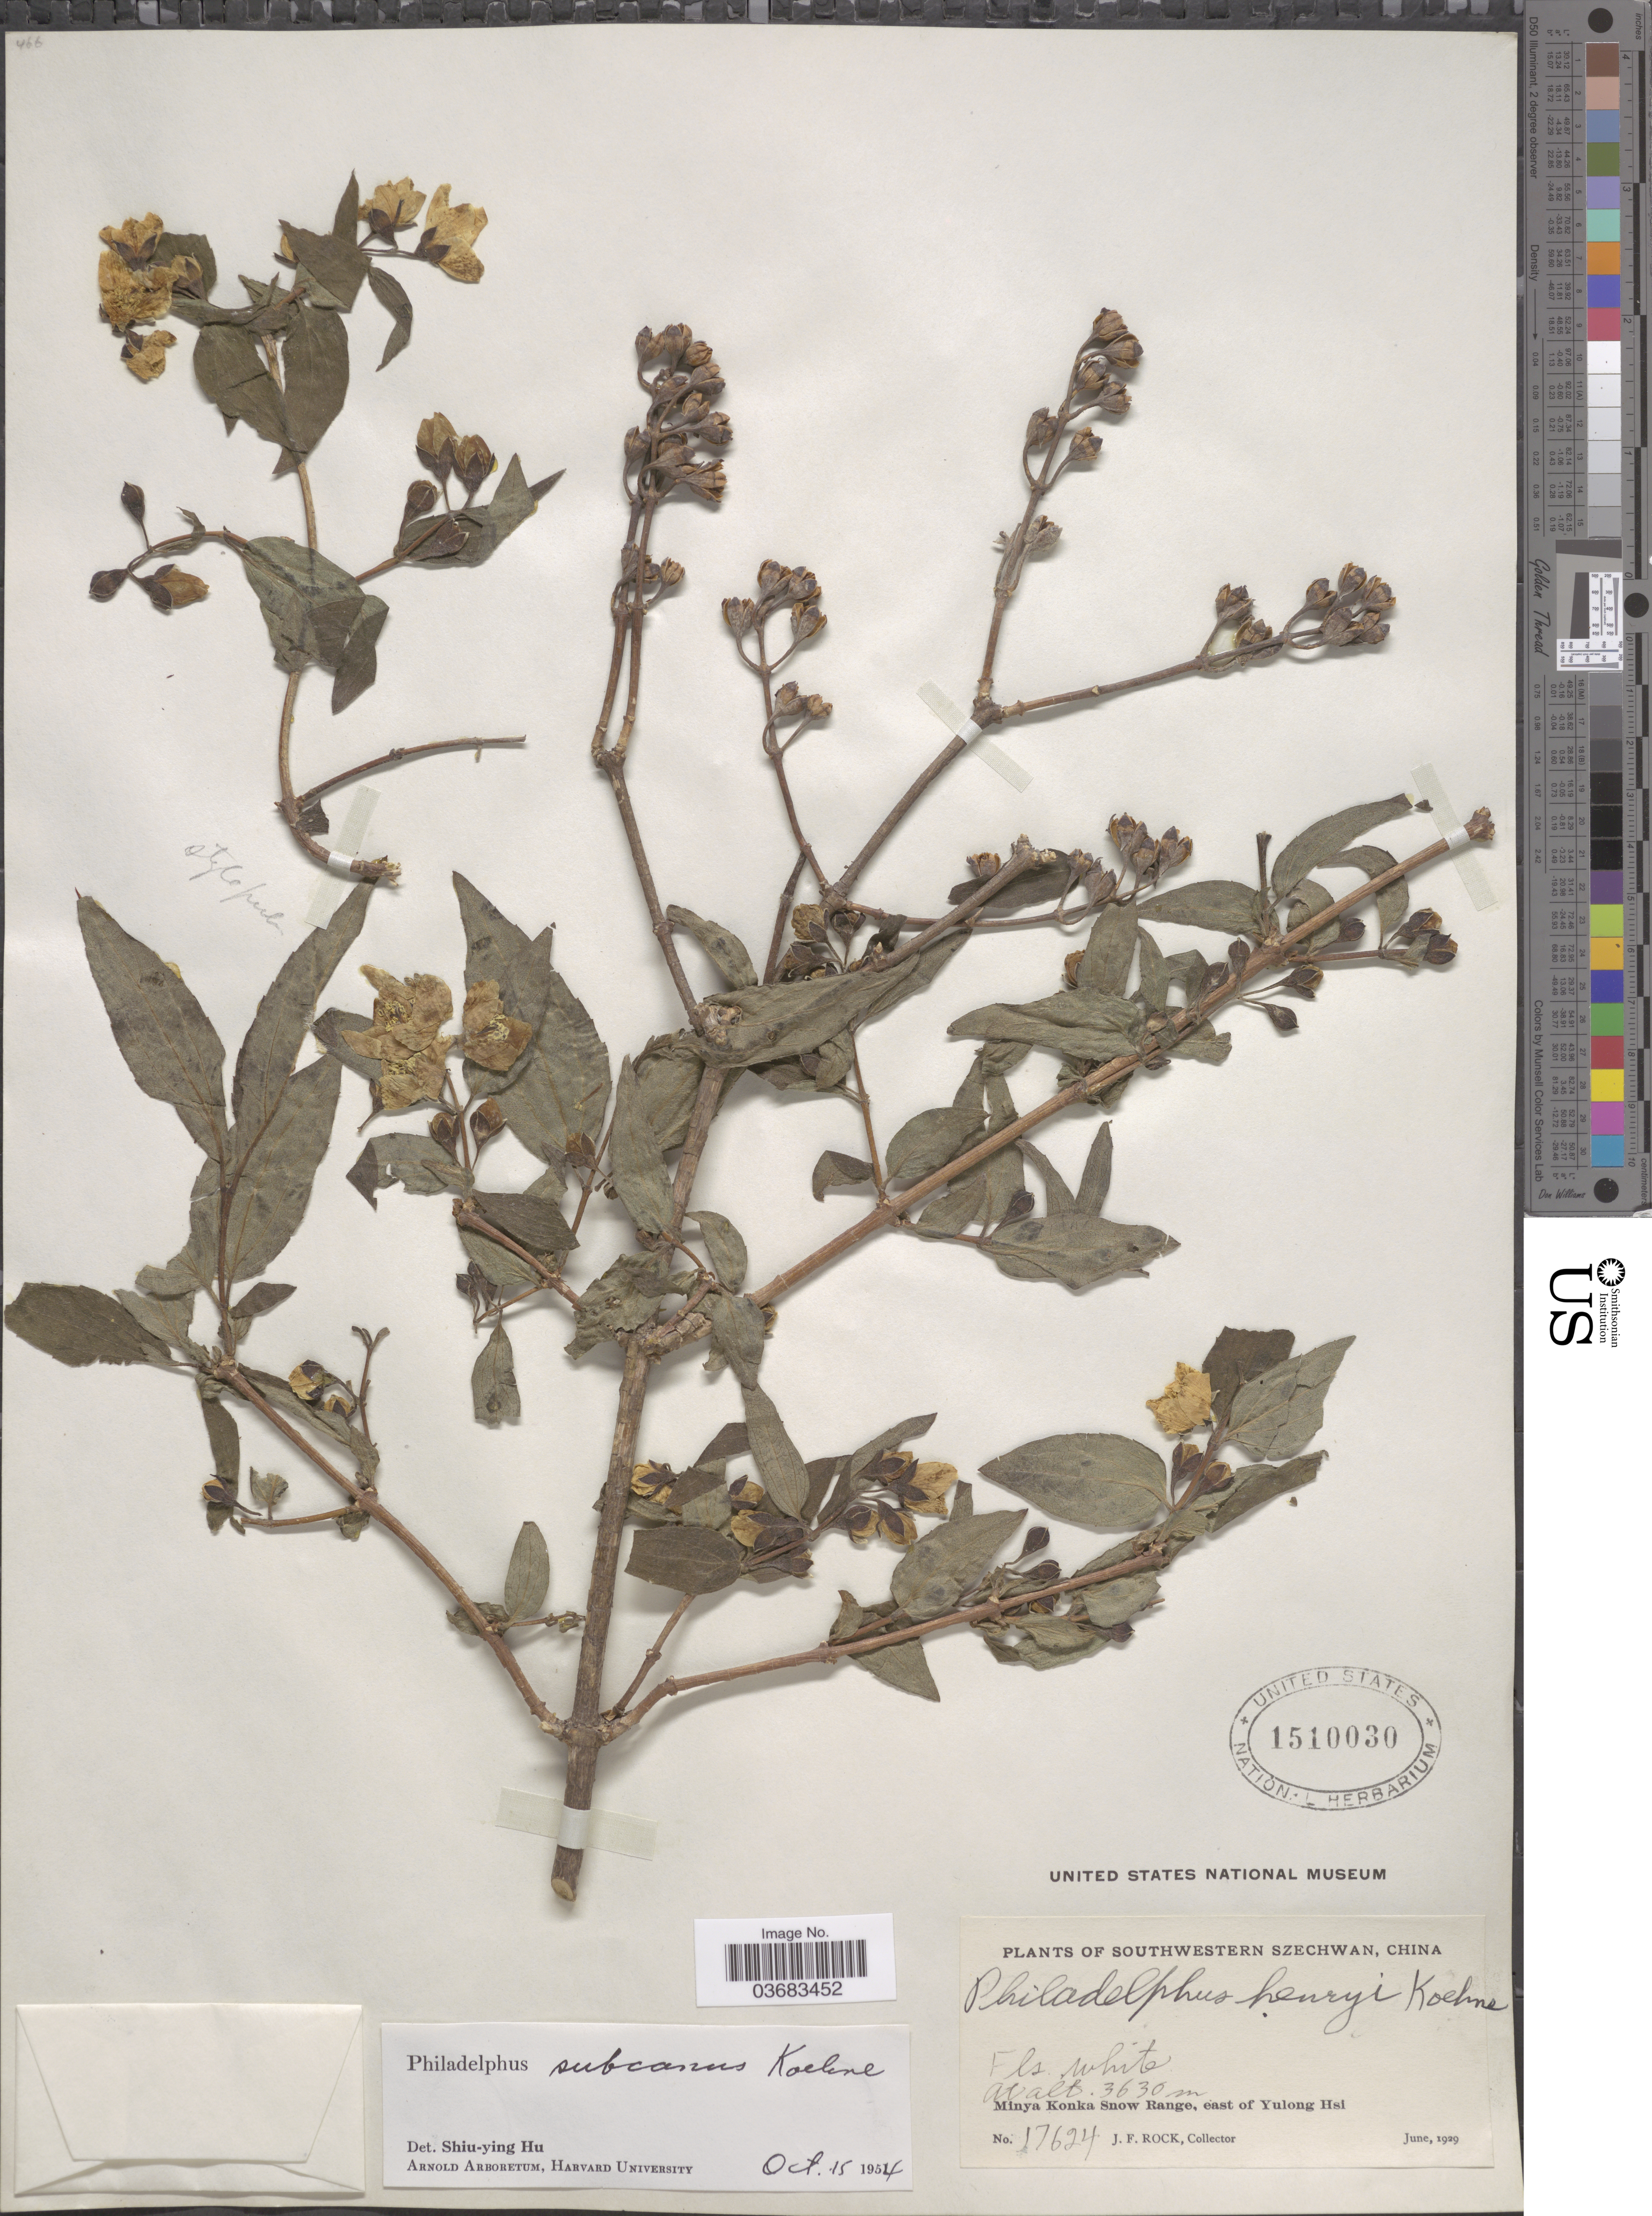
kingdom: Plantae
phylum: Tracheophyta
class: Magnoliopsida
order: Cornales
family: Hydrangeaceae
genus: Philadelphus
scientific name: Philadelphus subcanus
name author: Koehne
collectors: J. Rock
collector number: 17624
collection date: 1929-06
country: China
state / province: Sichuan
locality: Southwestern Szechwan. Minya Konka Snow Range, east of Yulong Hsi.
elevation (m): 3630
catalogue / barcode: US 1510030